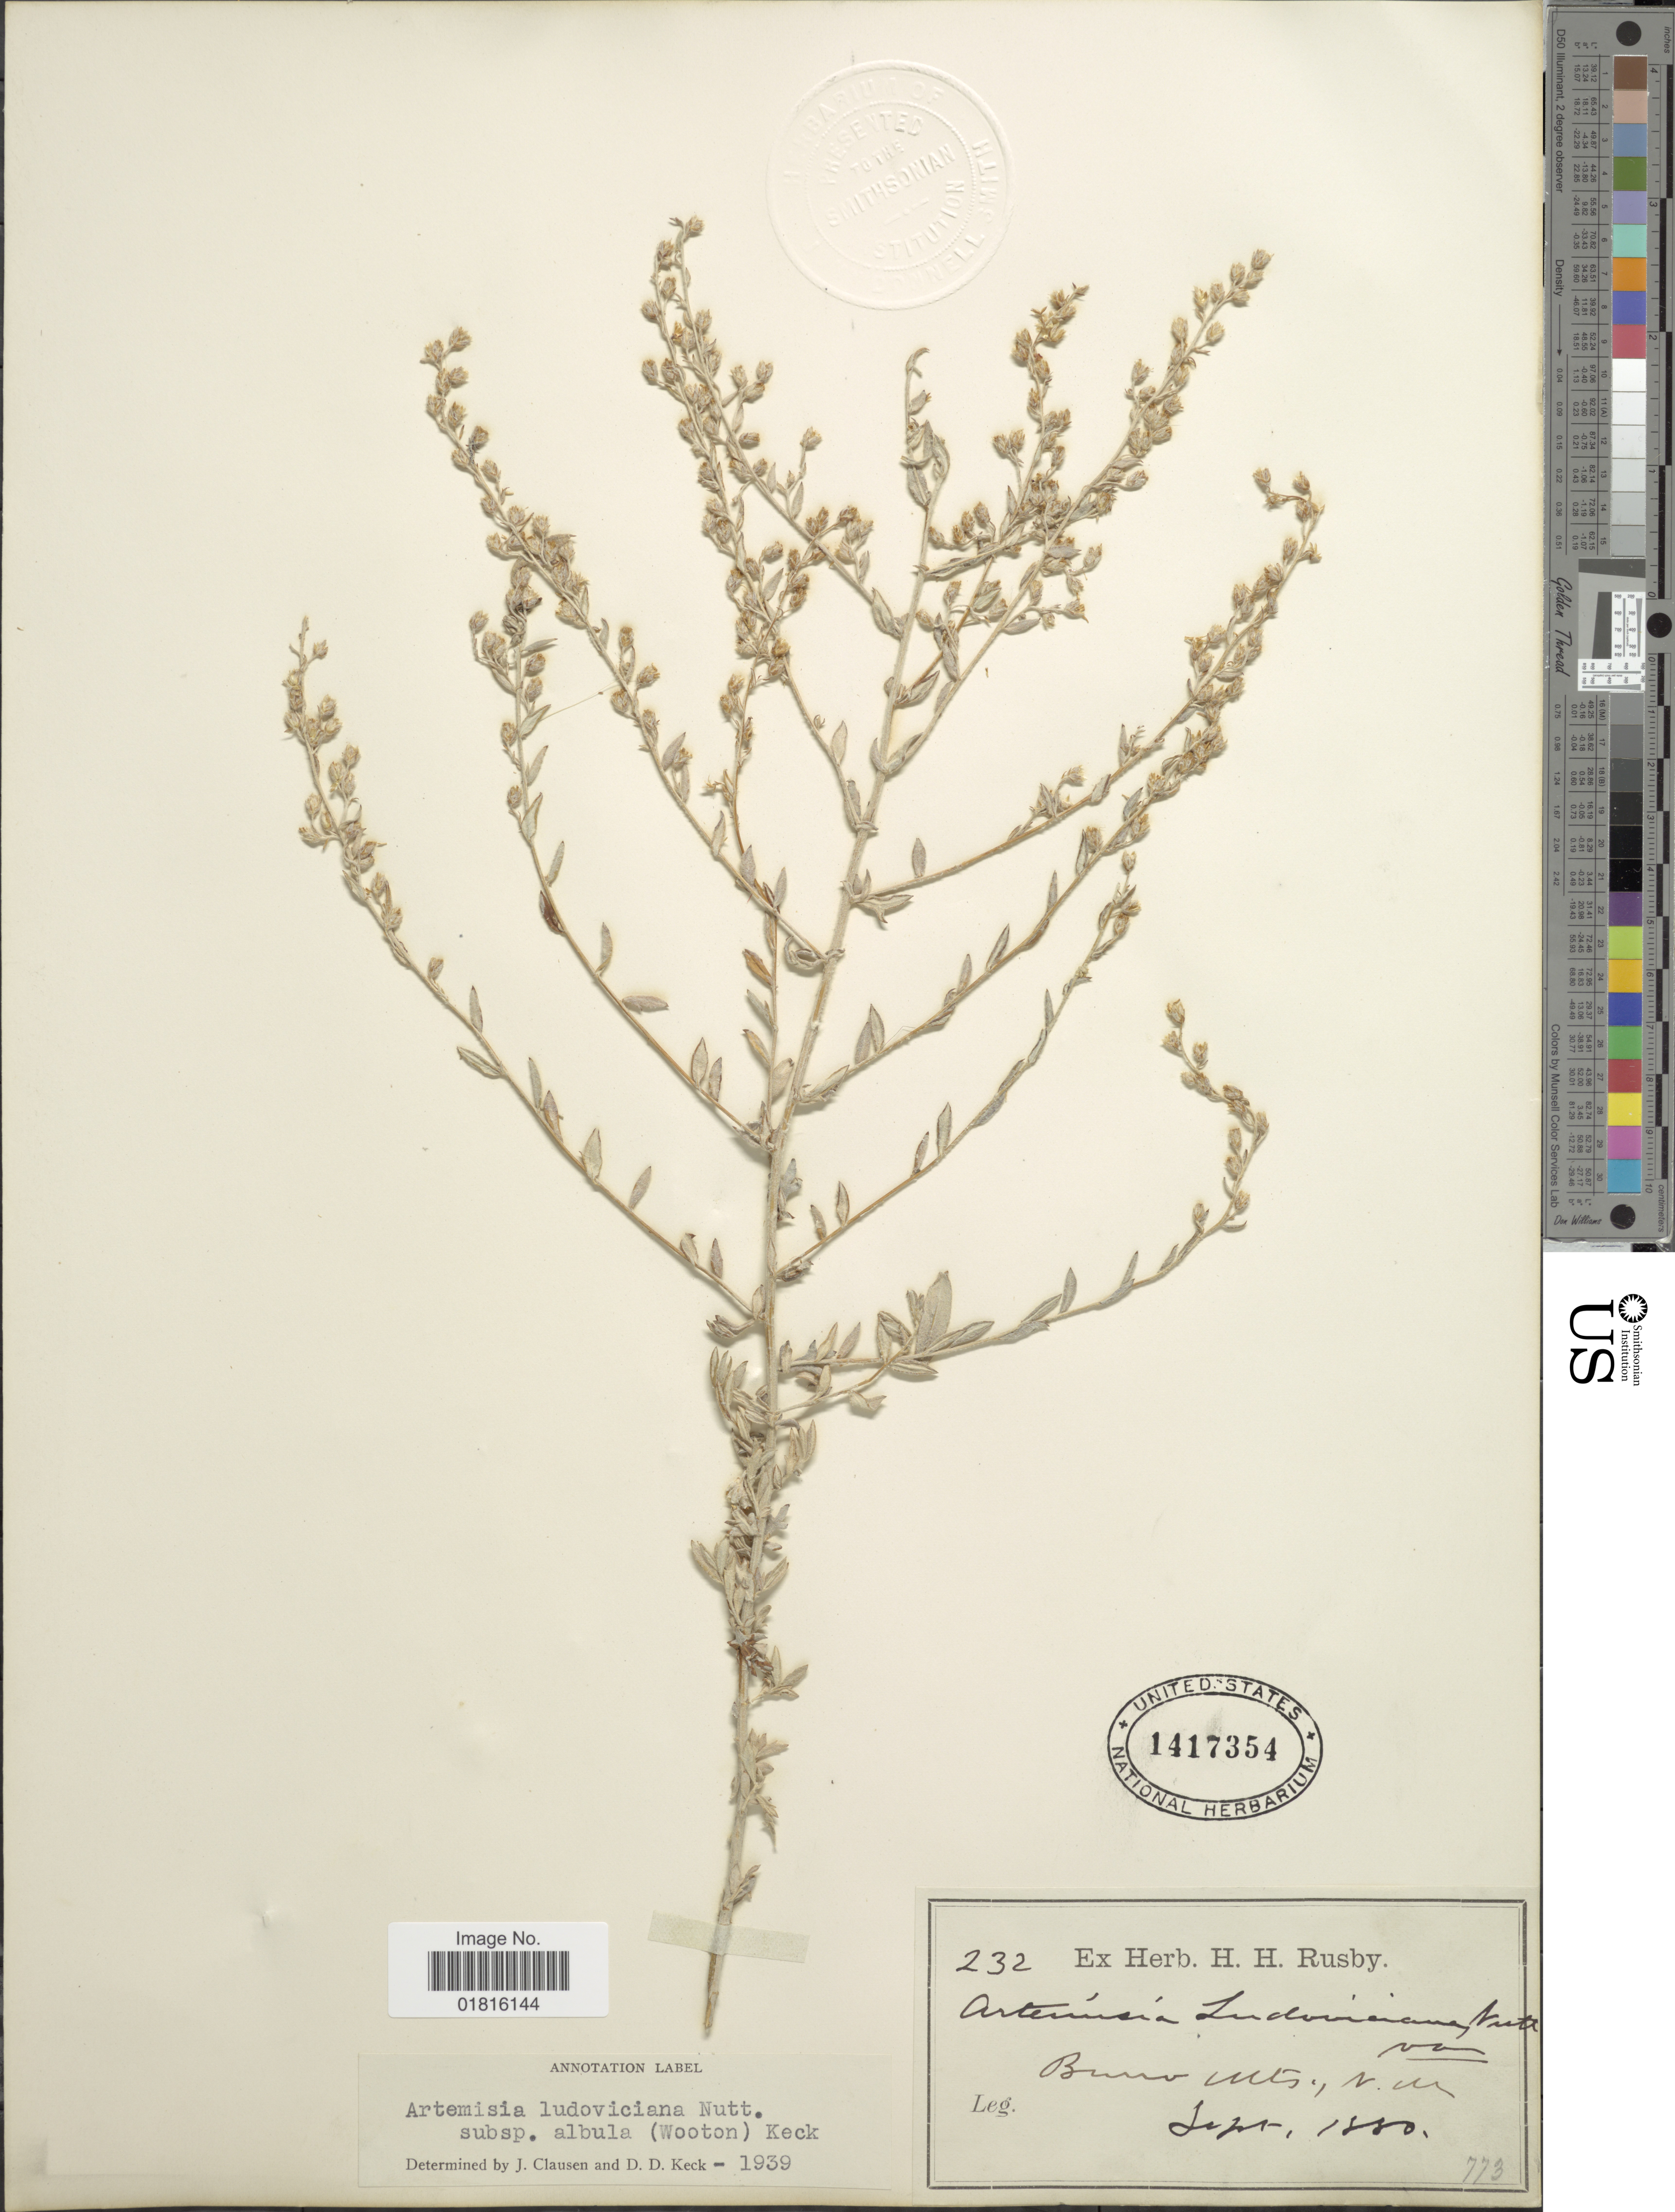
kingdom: Plantae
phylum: Tracheophyta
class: Magnoliopsida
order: Asterales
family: Asteraceae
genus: Artemisia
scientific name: Artemisia ludoviciana subsp. albula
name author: (Wooton) D.D. Keck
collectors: ex herb. H. H. Rusby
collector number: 232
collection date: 1880-09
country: United States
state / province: New Mexico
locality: Burro Mts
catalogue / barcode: US 1417354